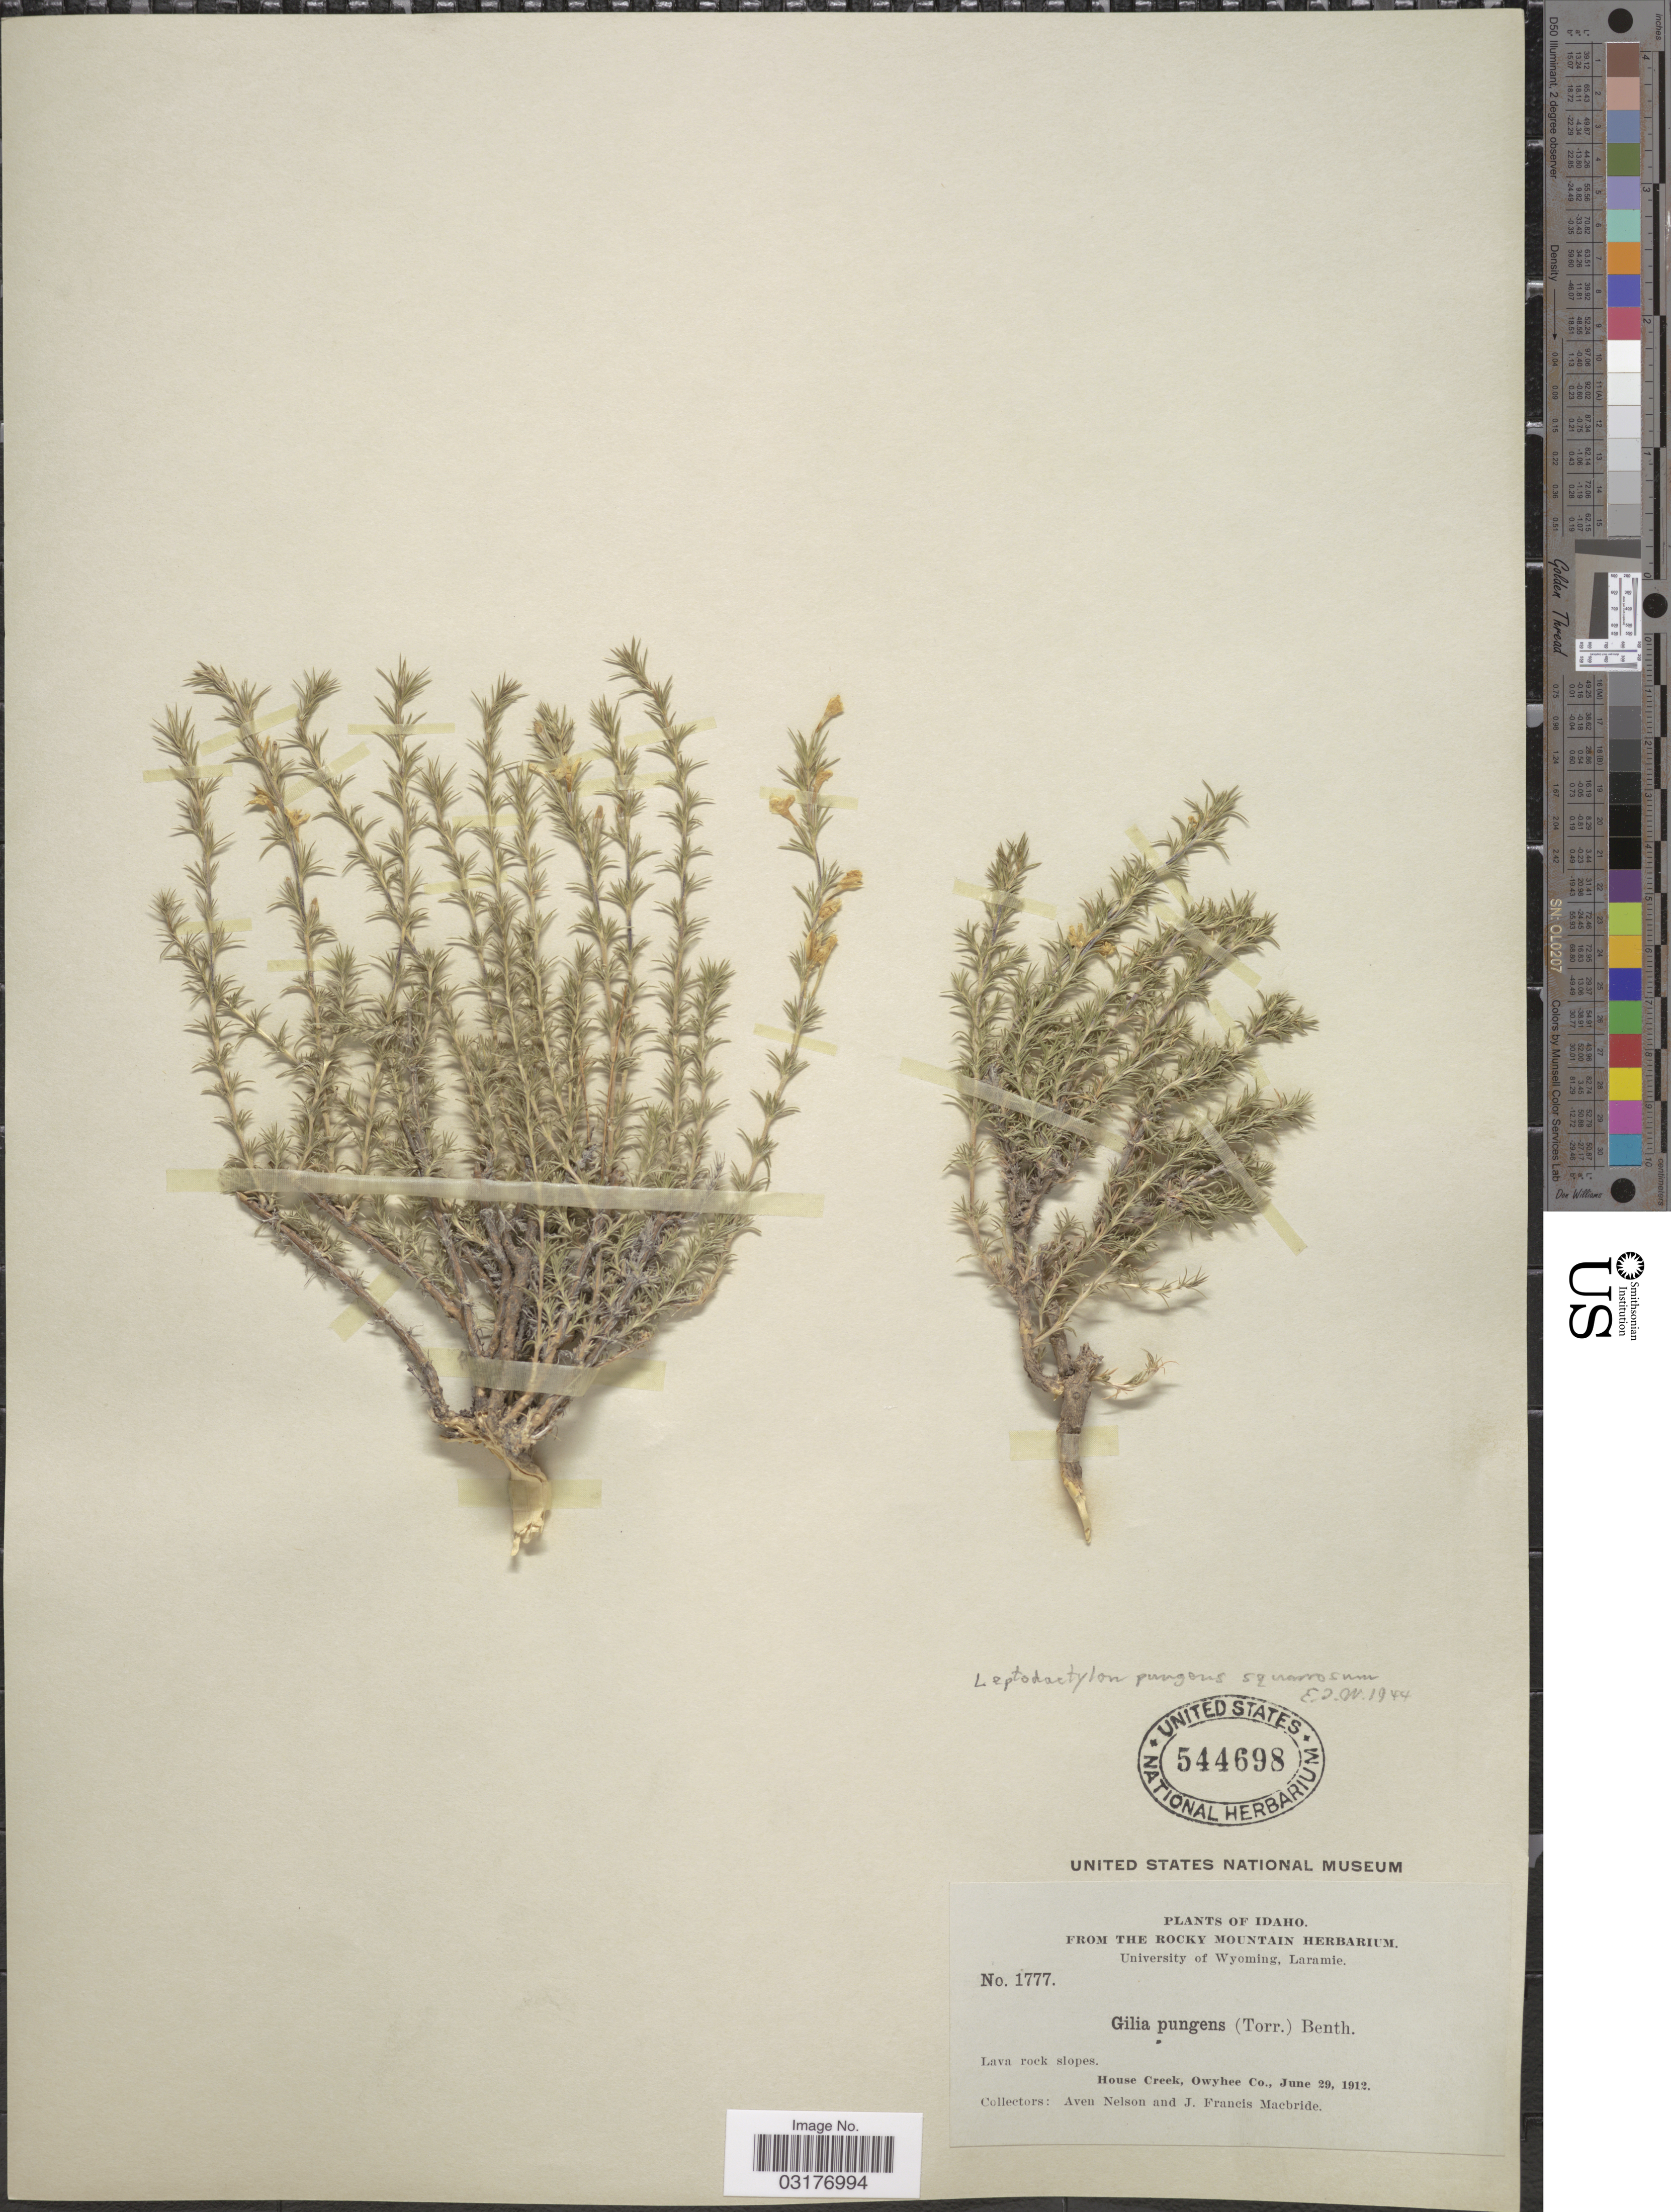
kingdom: Plantae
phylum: Tracheophyta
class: Magnoliopsida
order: Ericales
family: Polemoniaceae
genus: Linanthus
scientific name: Linanthus pungens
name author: (Torr.) J.M. Porter & L.A. Johnson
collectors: A. Nelson & J. F. Macbride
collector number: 1777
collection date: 1912-06-29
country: United States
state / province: Idaho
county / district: Owyhee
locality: House Creek, Owyhee Co.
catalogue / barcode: US 544698